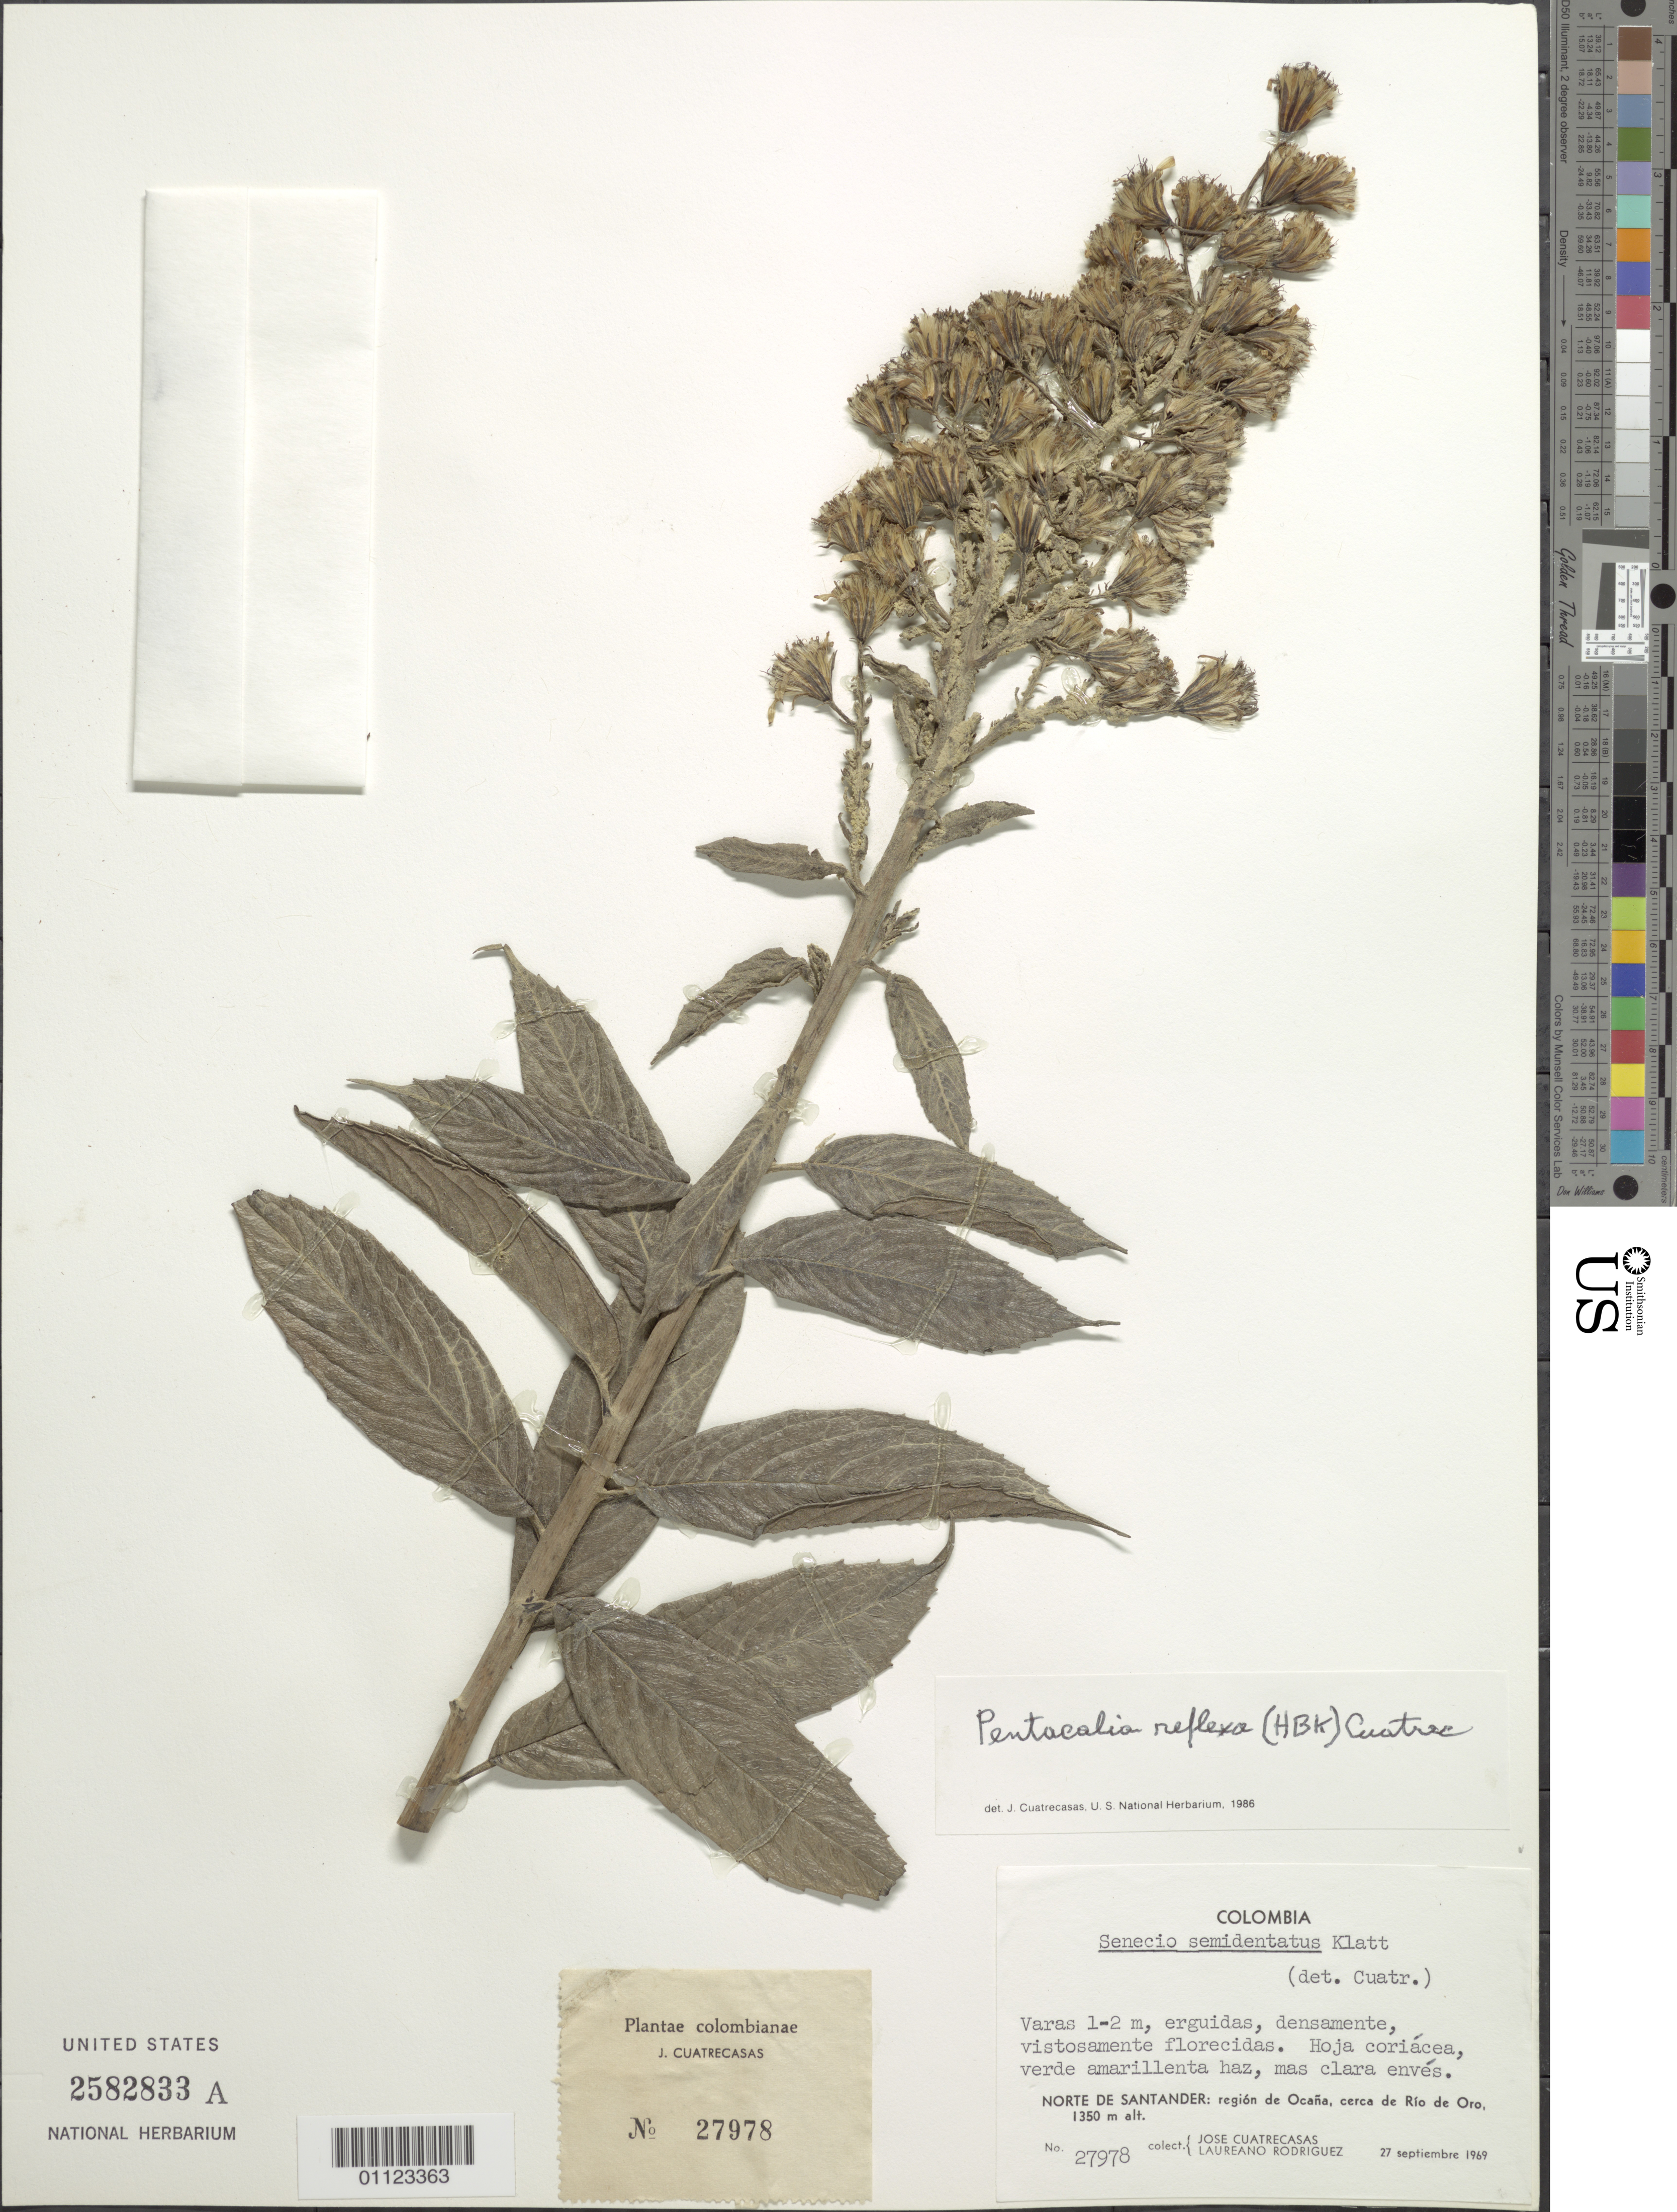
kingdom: Plantae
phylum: Tracheophyta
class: Magnoliopsida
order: Asterales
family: Asteraceae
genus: Pentacalia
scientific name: Pentacalia reflexa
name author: (Kunth) Cuatrec.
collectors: J. Cuatrecasas & L. Rodriguez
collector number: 27978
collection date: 1969-09-27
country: Colombia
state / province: Norte de Santander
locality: Región de Ocaña, cerca de Río de Oro.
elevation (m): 1350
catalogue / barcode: US 2582833a